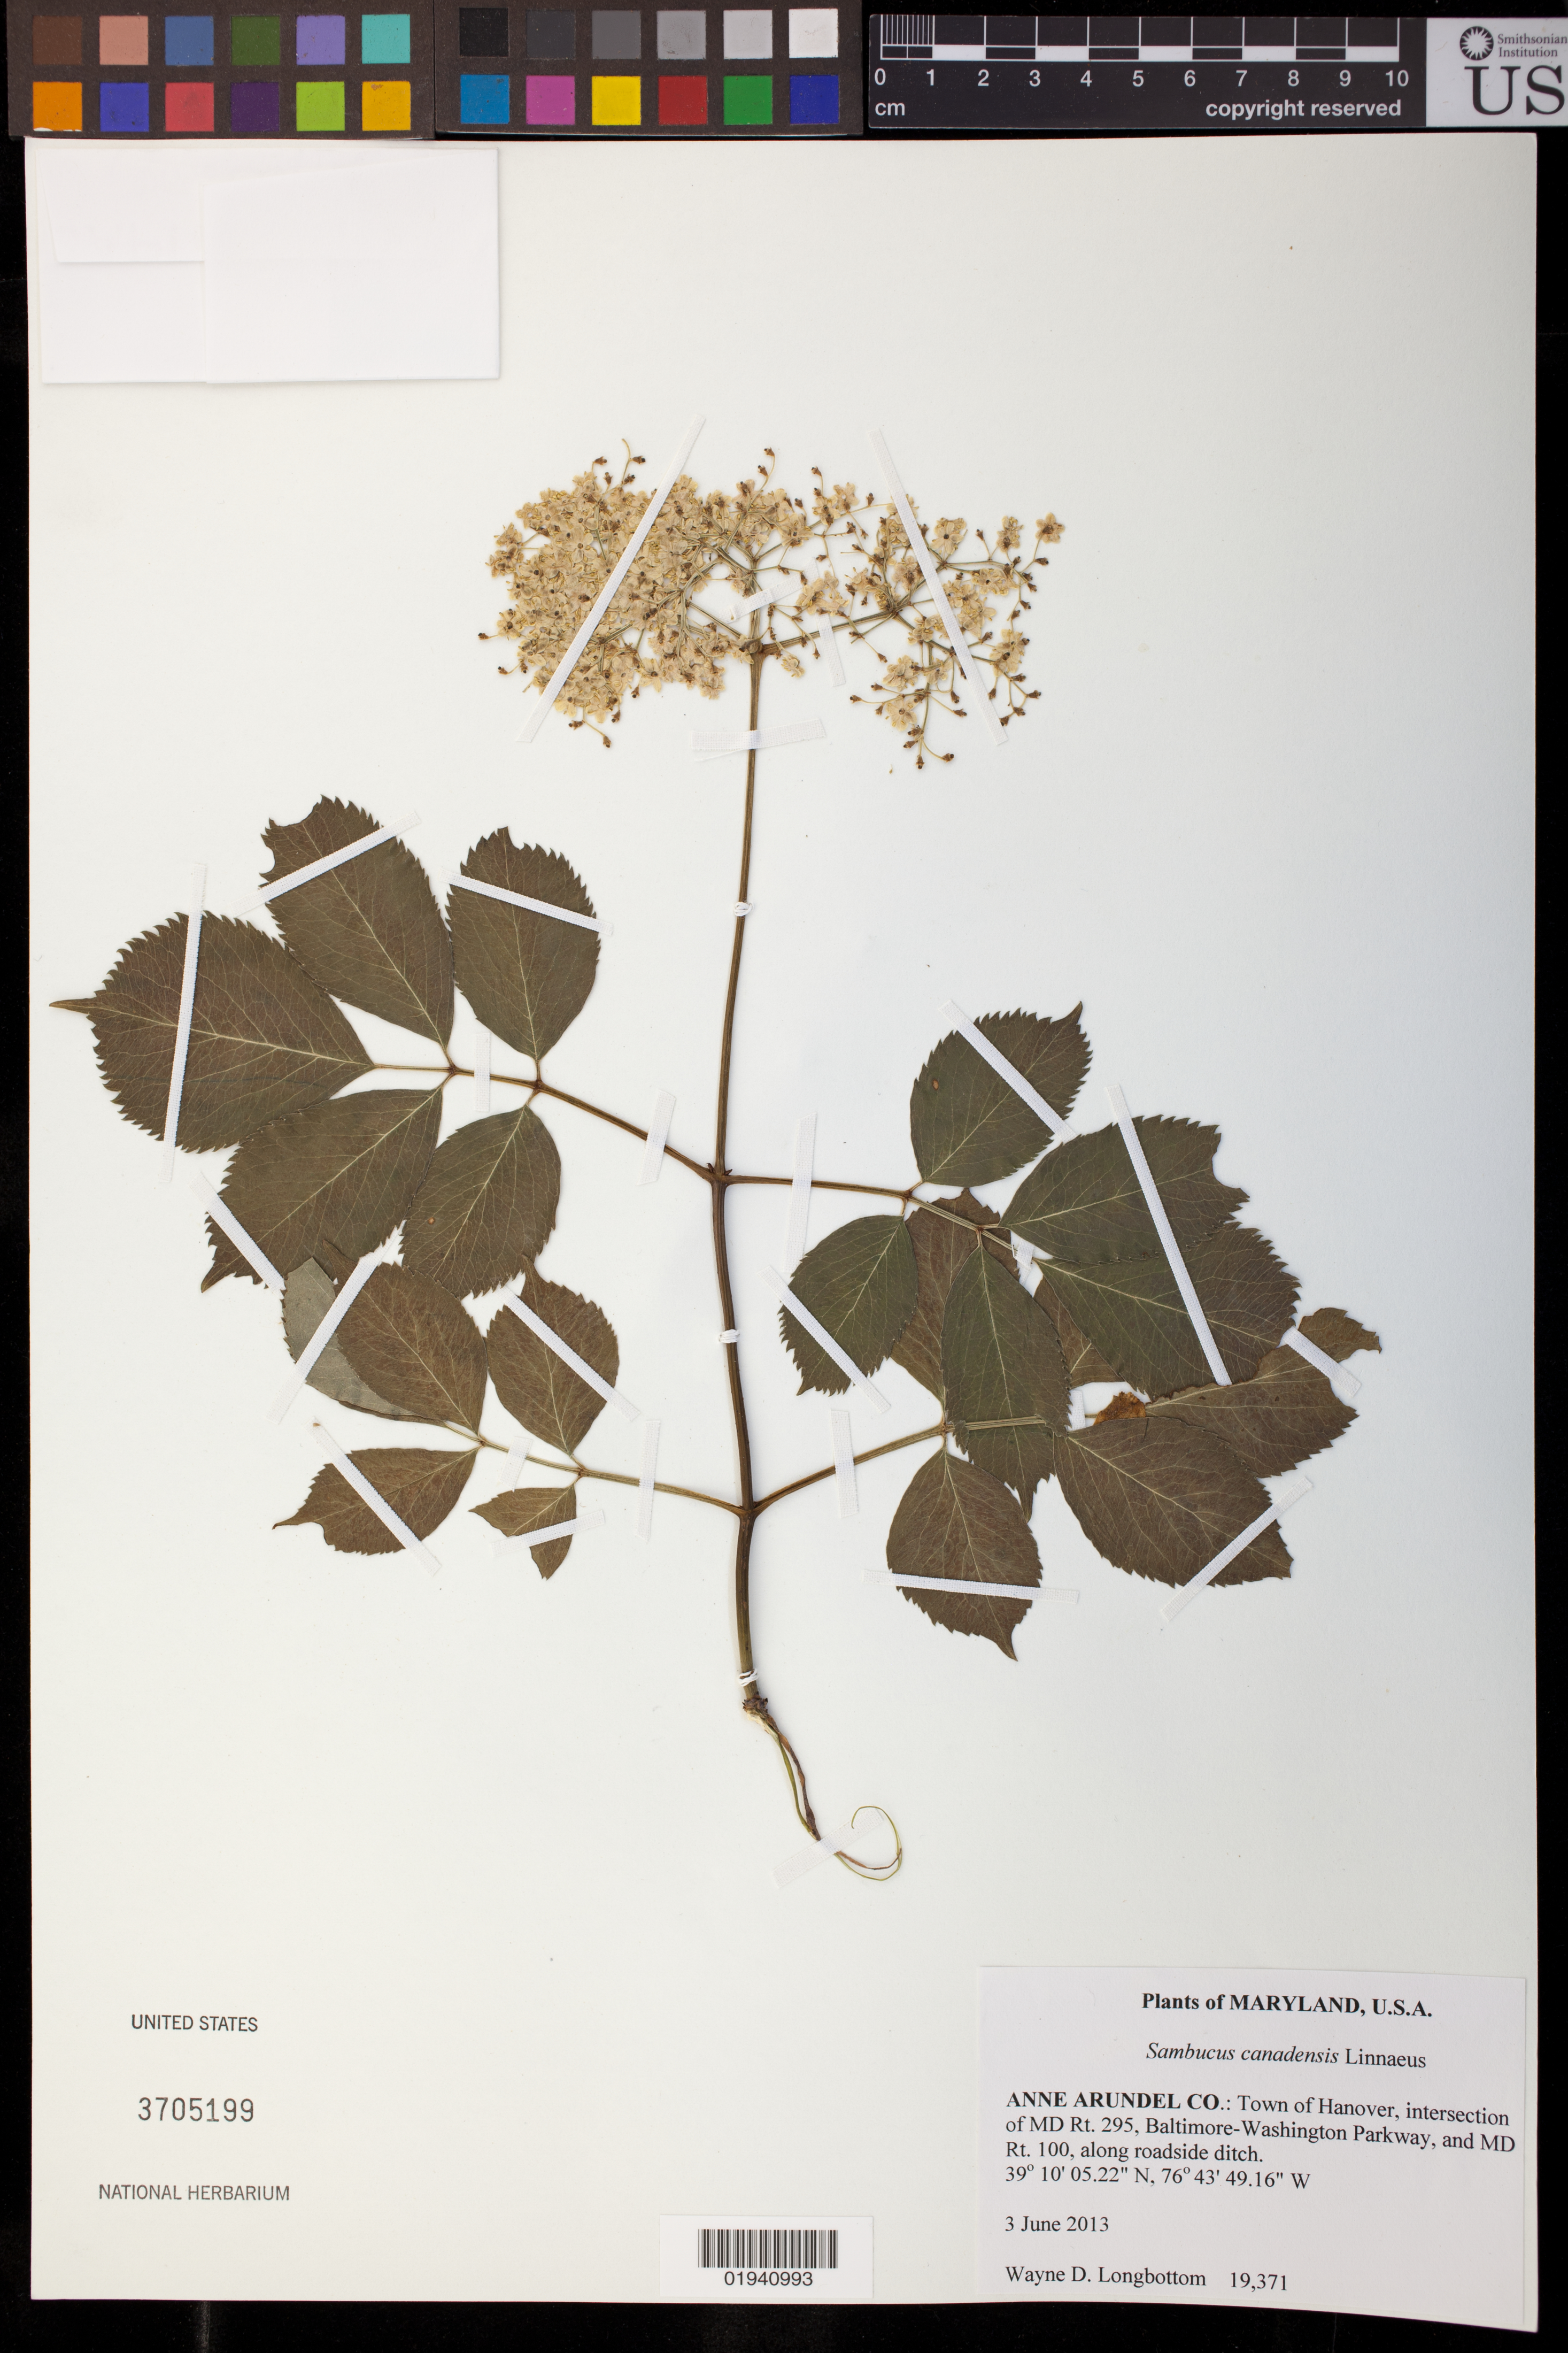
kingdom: Plantae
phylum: Tracheophyta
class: Magnoliopsida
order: Dipsacales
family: Viburnaceae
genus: Sambucus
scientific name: Sambucus canadensis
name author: L.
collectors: W. D. Longbottom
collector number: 19371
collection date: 2013-06-03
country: United States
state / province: Maryland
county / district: Howard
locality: Town of Hanover, intersection of MD Rt. 295, Baltimore-Washington Parkway, and MD Rt. 100.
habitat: along roadside ditch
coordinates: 39°09'17.58" N, 76°34'02.62"W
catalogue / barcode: US 3705199